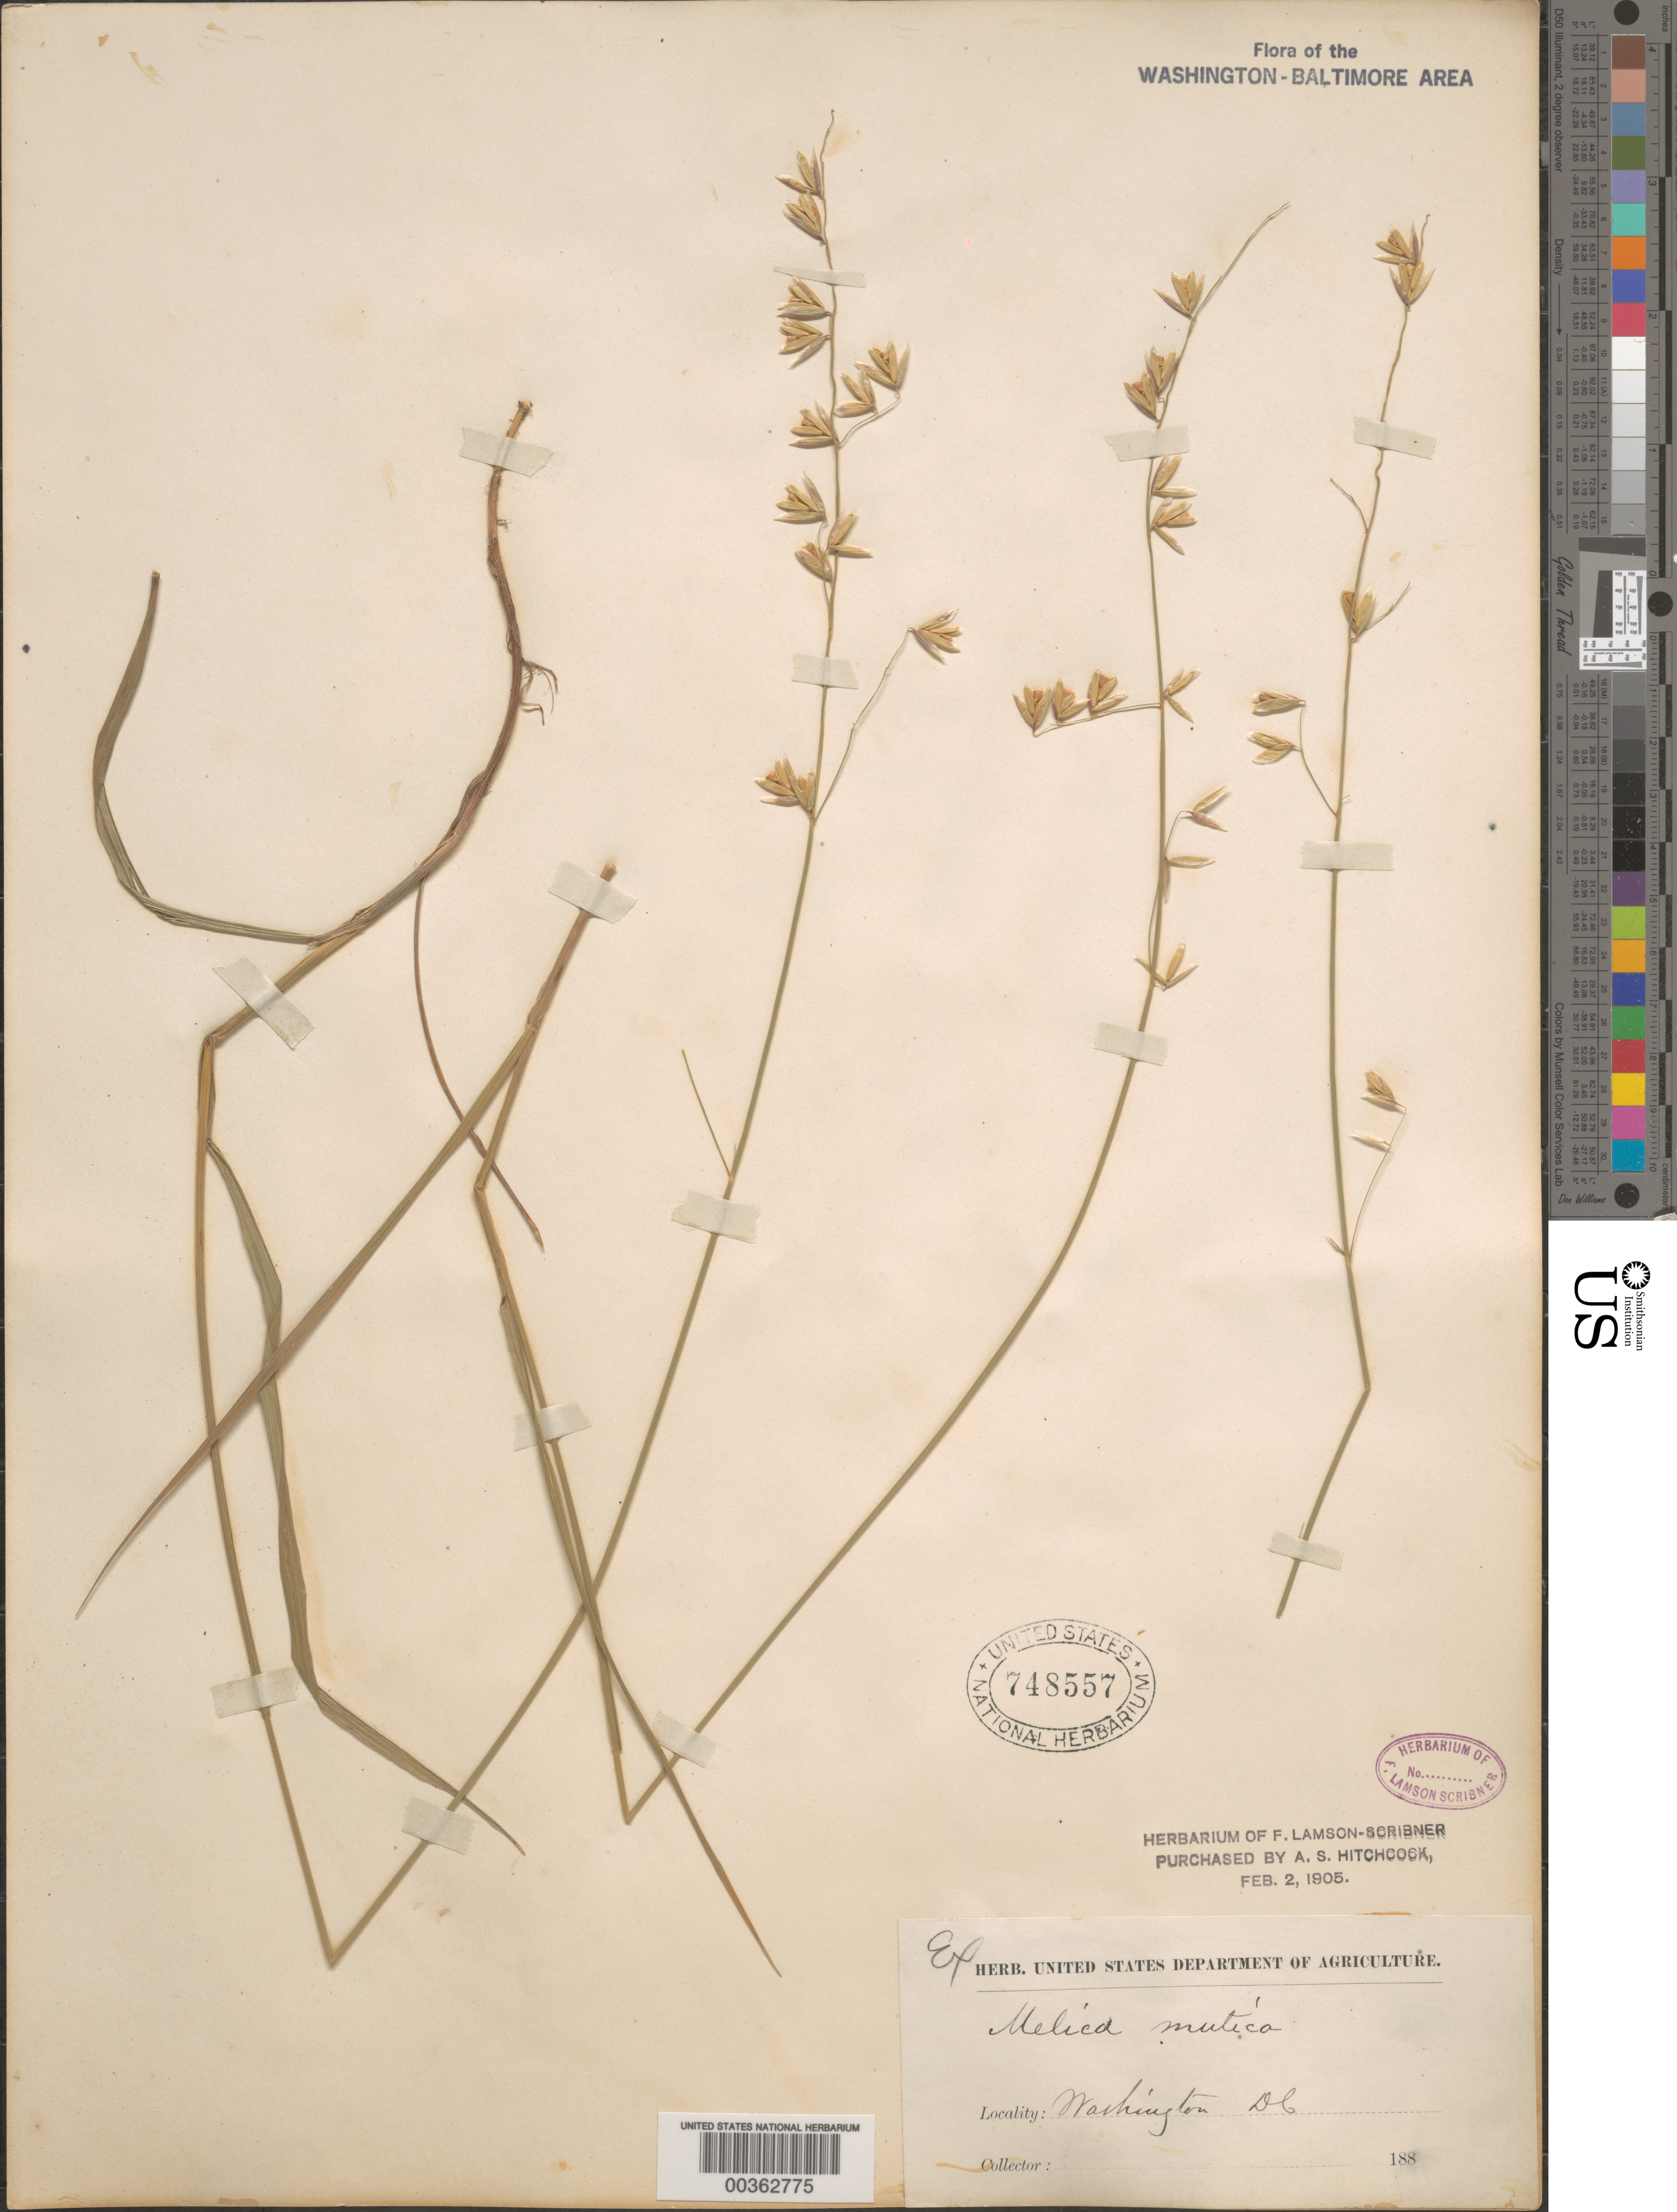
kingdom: Plantae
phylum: Tracheophyta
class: Liliopsida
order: Poales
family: Poaceae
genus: Melica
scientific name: Melica mutica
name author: Walter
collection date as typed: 188-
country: United States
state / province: District of Columbia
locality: Washington DC area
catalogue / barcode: US 748557